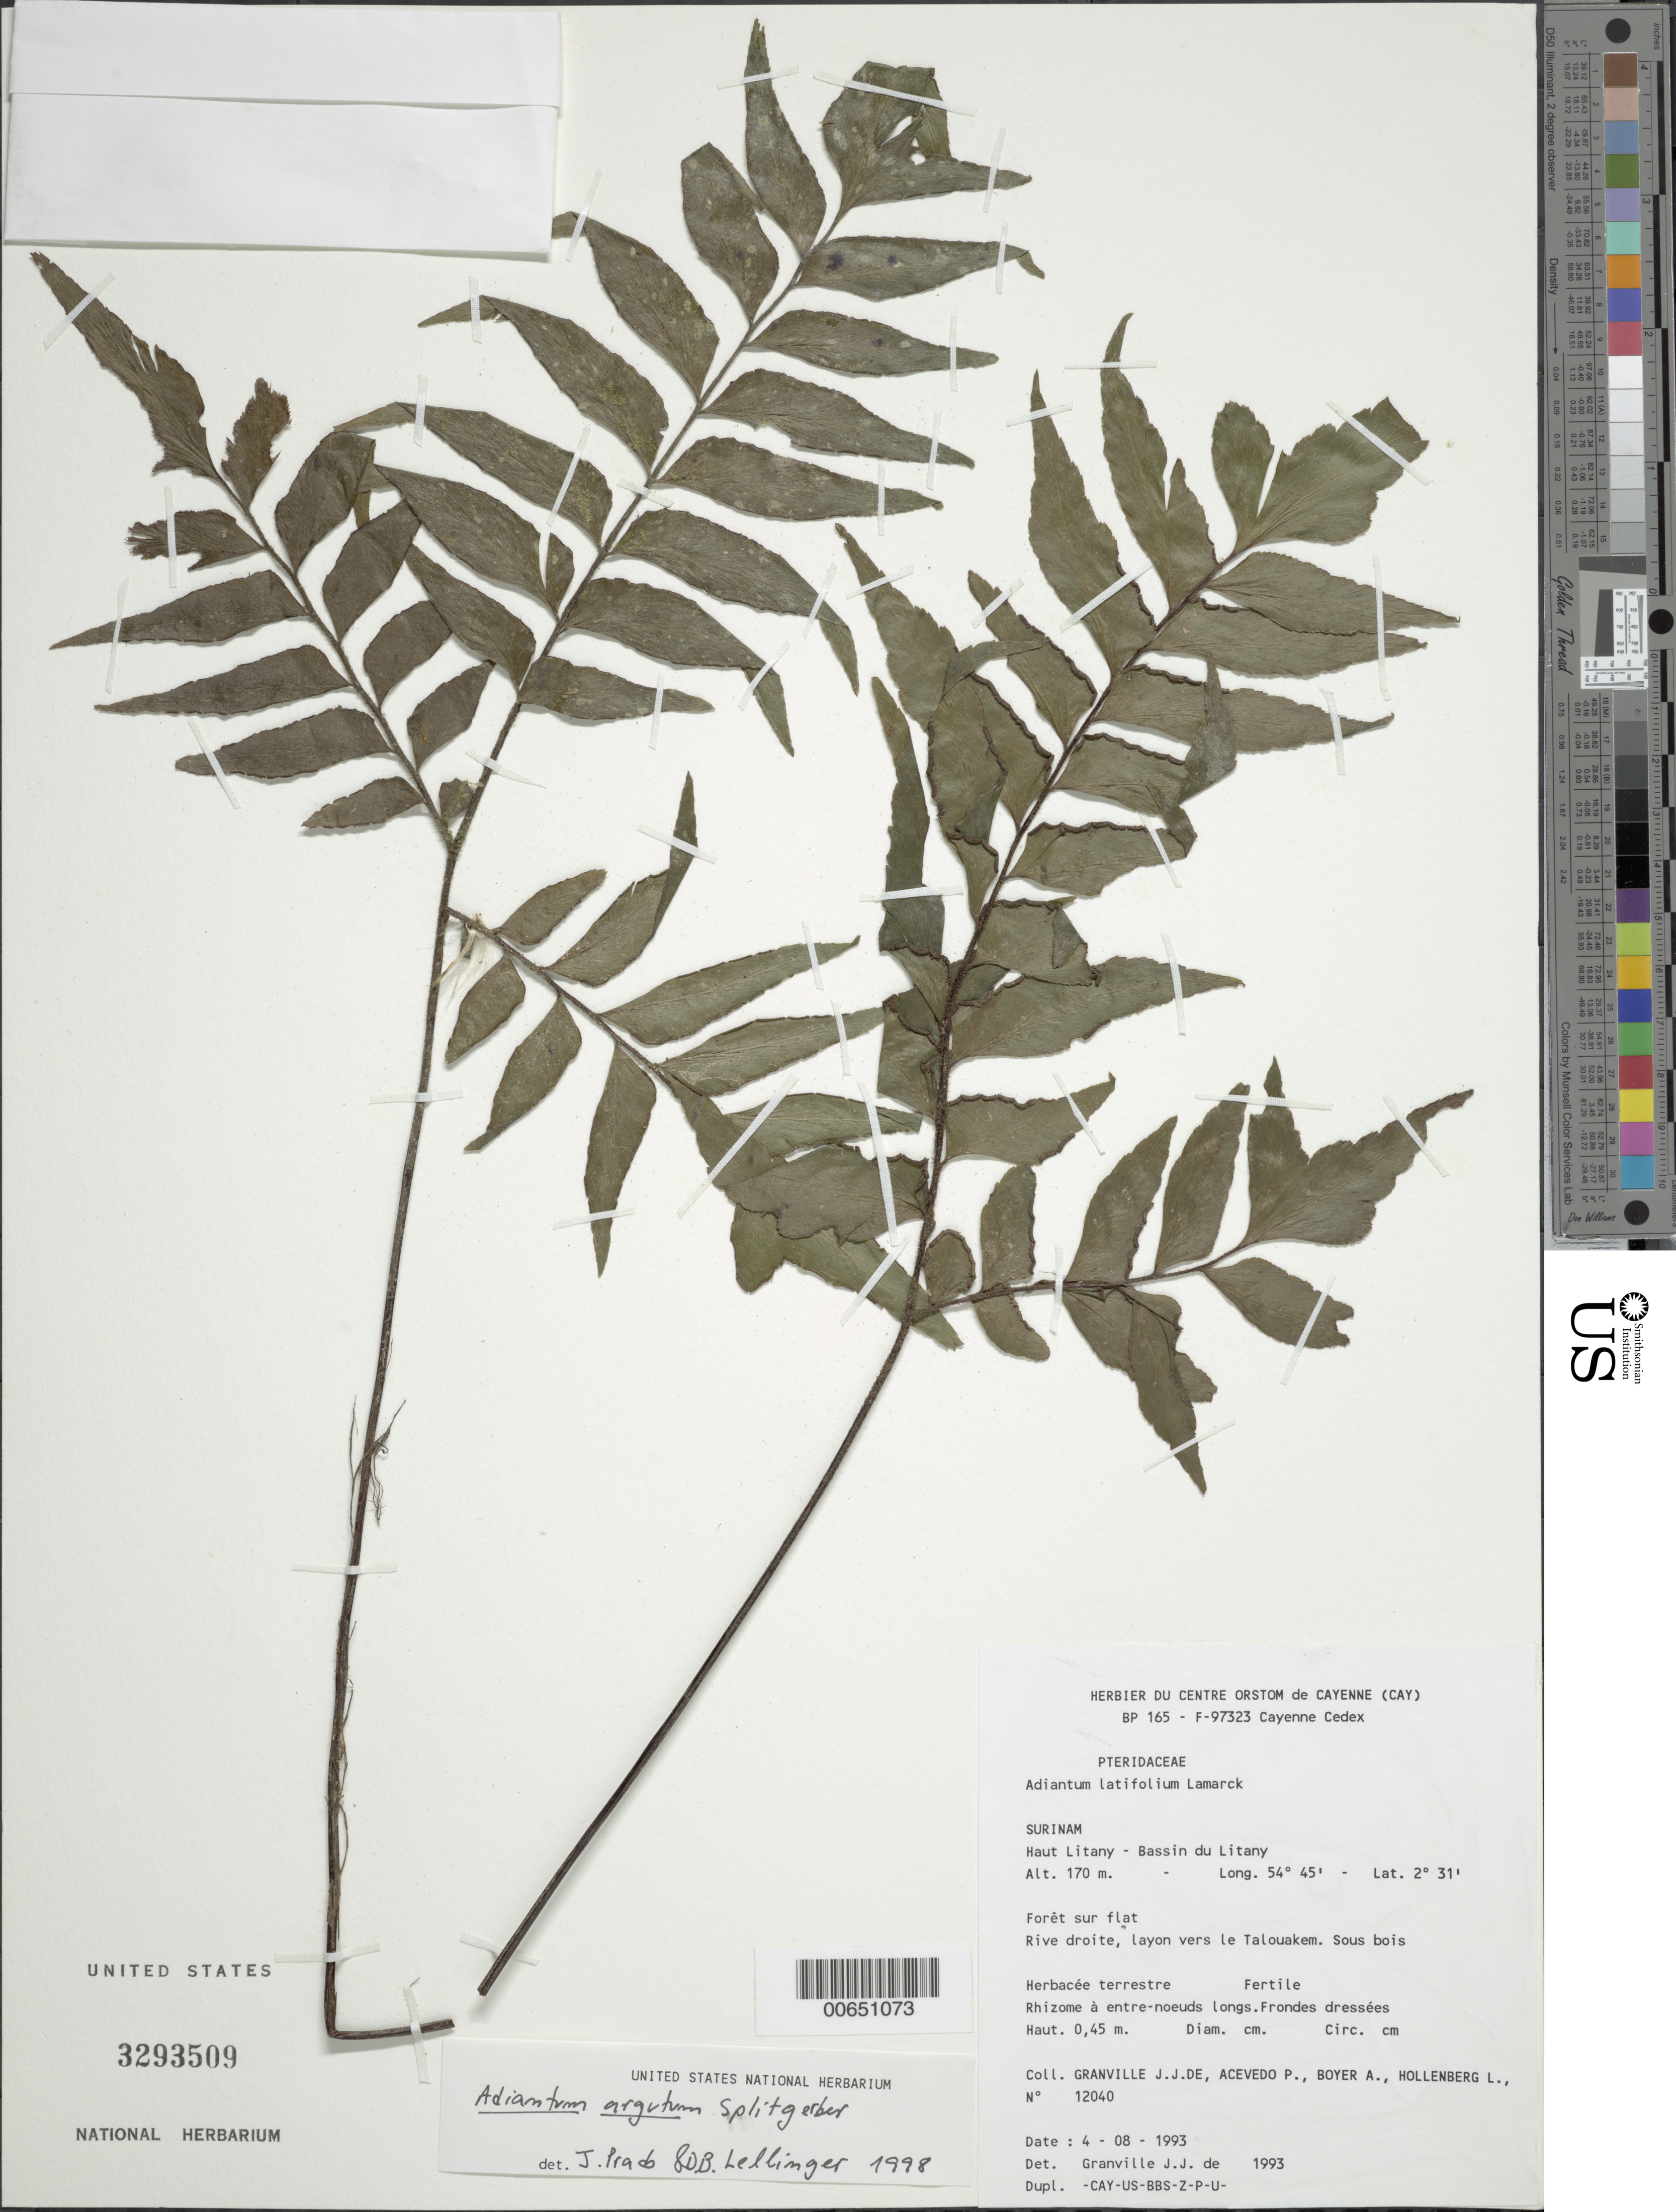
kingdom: Plantae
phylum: Tracheophyta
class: Polypodiopsida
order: Polypodiales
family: Pteridaceae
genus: Adiantum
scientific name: Adiantum argutum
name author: Splitg.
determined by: Granville, J. J. de, (CAY), Institut de Recherche pour le Developpement (IRD) (FRENCH GUIANA)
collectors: J.-J. de Granville, P. Acevedo-Rodr., A. Boyer & L. Hollenberg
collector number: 12040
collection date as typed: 4-Aug-93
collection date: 1993-08-04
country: Suriname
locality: Haut Litany, Bassin du Litany, rive droit, layon vers le Talouakem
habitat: Forest on flatland; understory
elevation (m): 170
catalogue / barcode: US 3293509